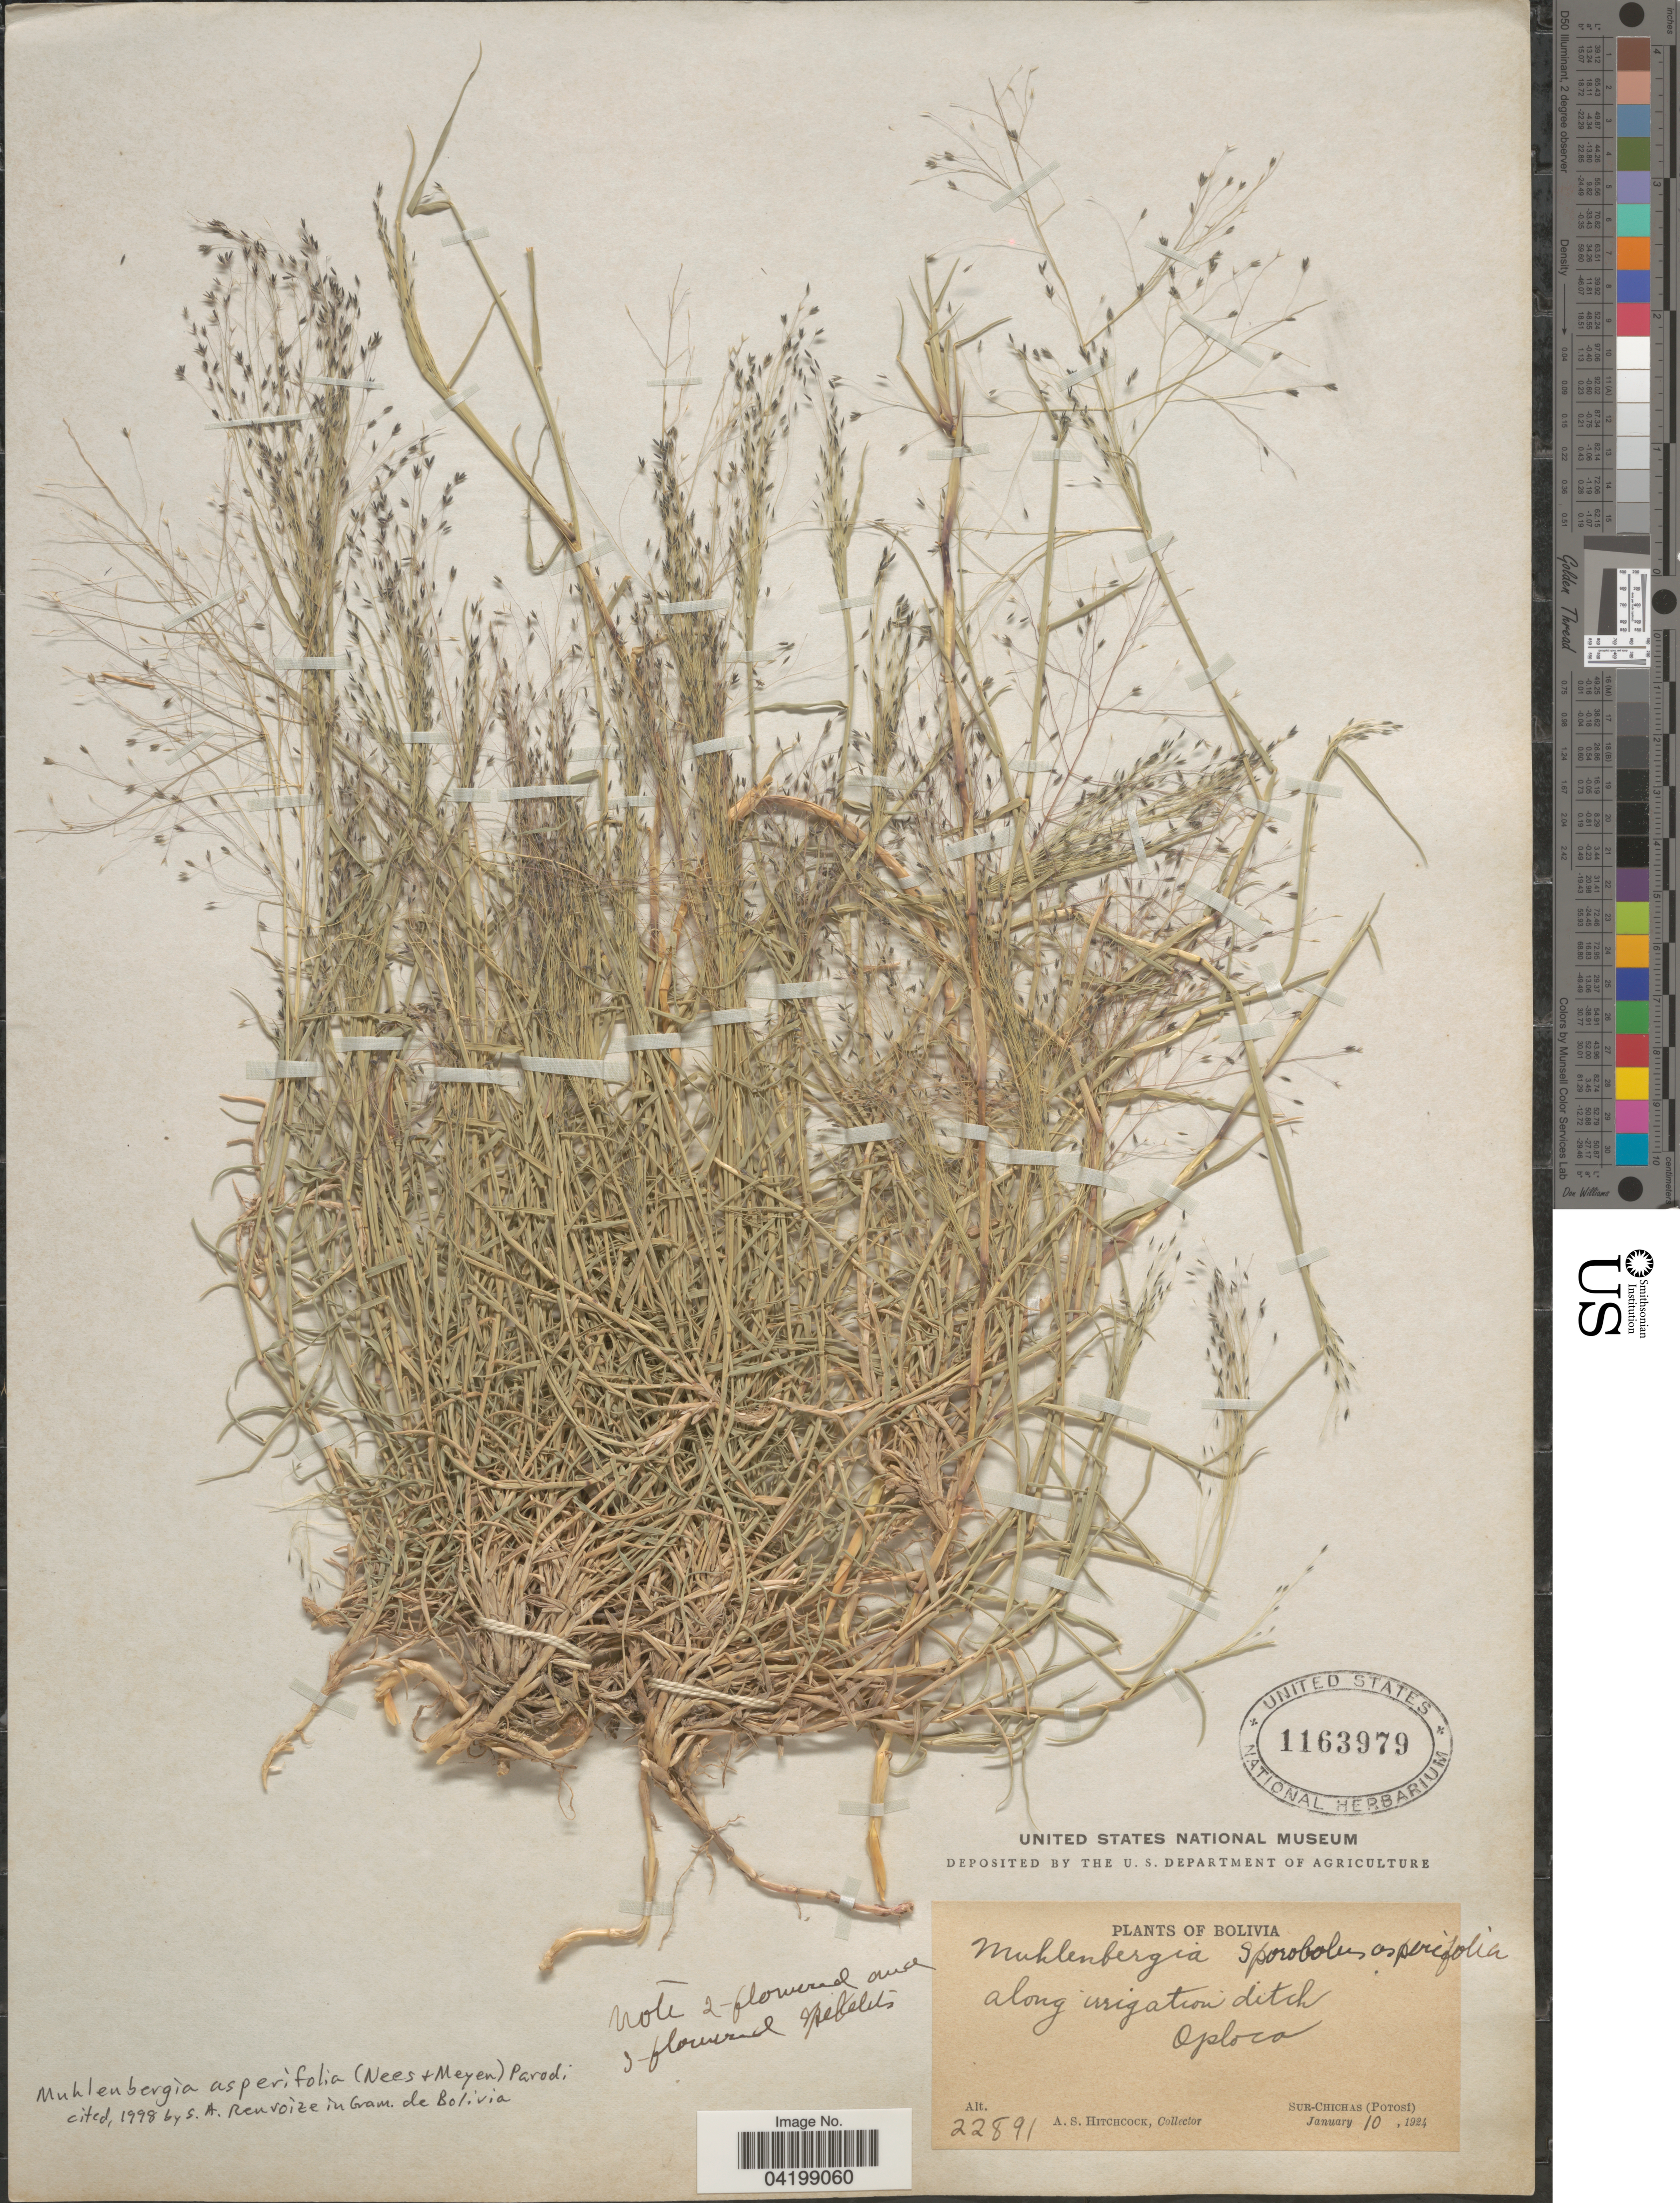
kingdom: Plantae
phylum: Tracheophyta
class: Liliopsida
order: Poales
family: Poaceae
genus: Muhlenbergia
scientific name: Muhlenbergia asperifolia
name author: (Nees & Meyen ex Trin.) Parodi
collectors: A. S. Hitchcock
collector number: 22891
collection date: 1924-01-10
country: Bolivia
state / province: Potosi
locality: Oploca. Sur-Chichas.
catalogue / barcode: US 1163979